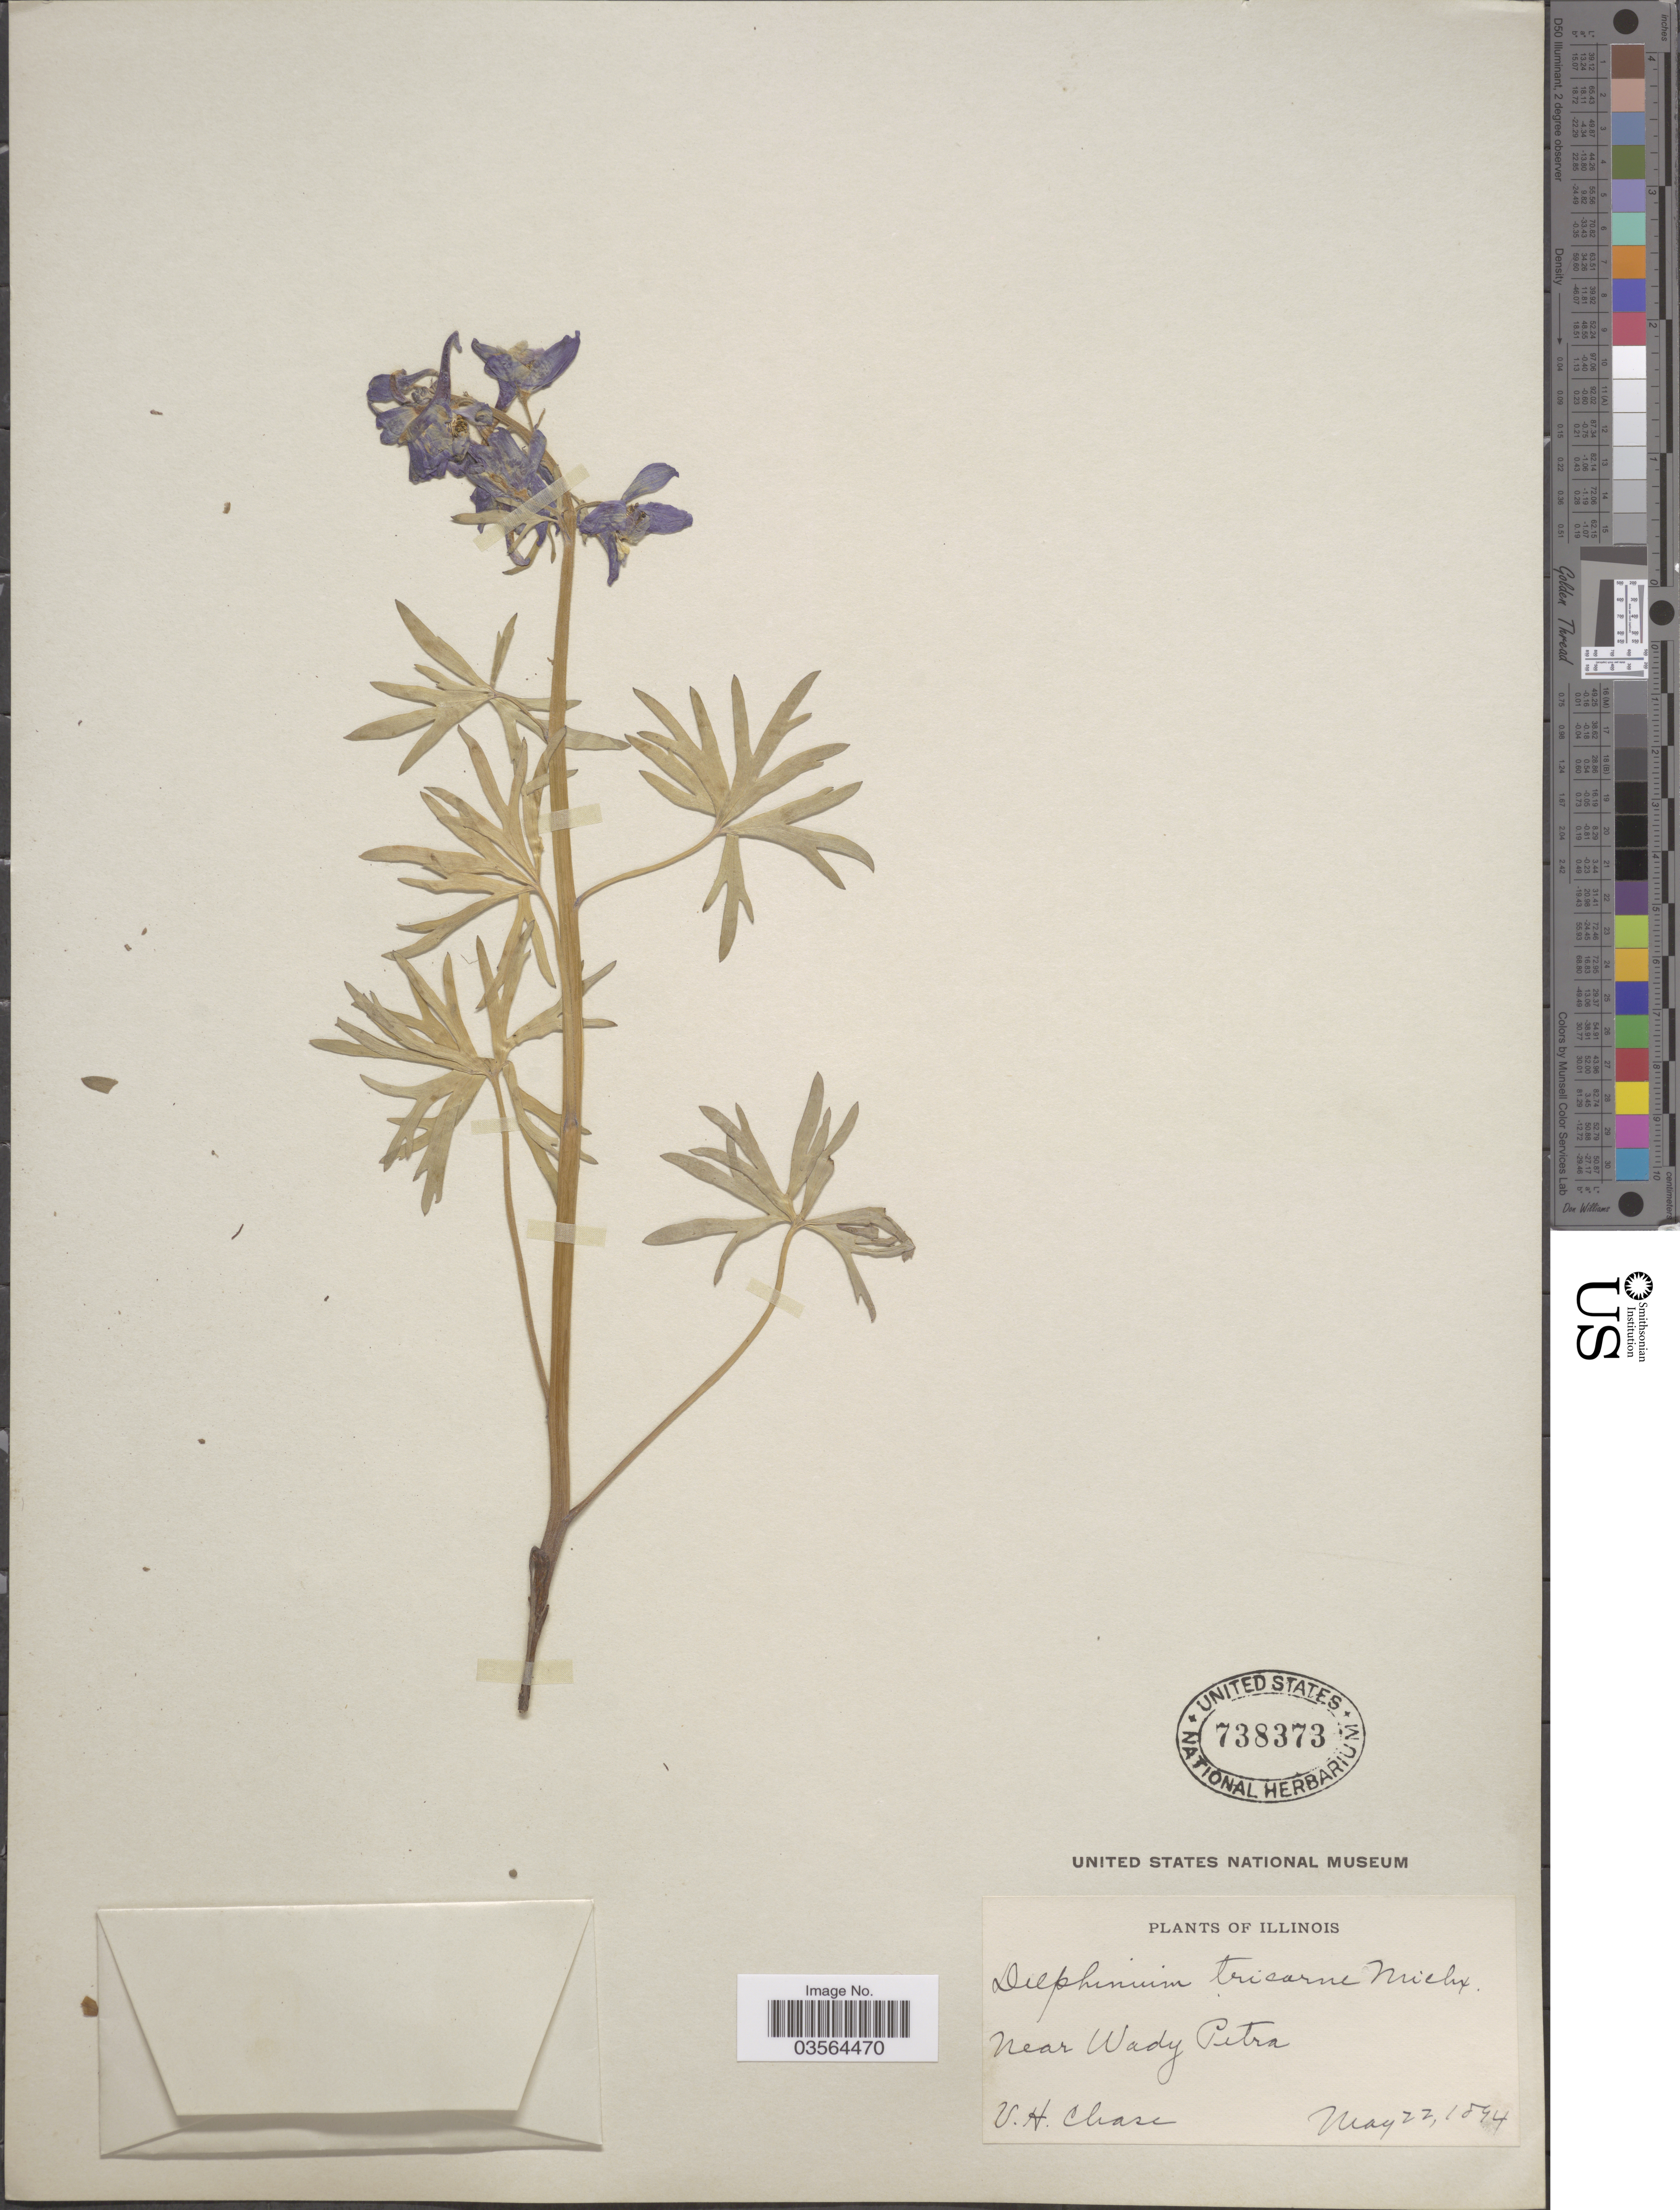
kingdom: Plantae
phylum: Tracheophyta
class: Magnoliopsida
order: Ranunculales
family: Ranunculaceae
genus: Delphinium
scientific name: Delphinium tricorne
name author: Michx.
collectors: V. H. Chase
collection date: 1894-05-22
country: United States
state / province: Illinois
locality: Near Wady Petra.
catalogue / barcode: US 738373